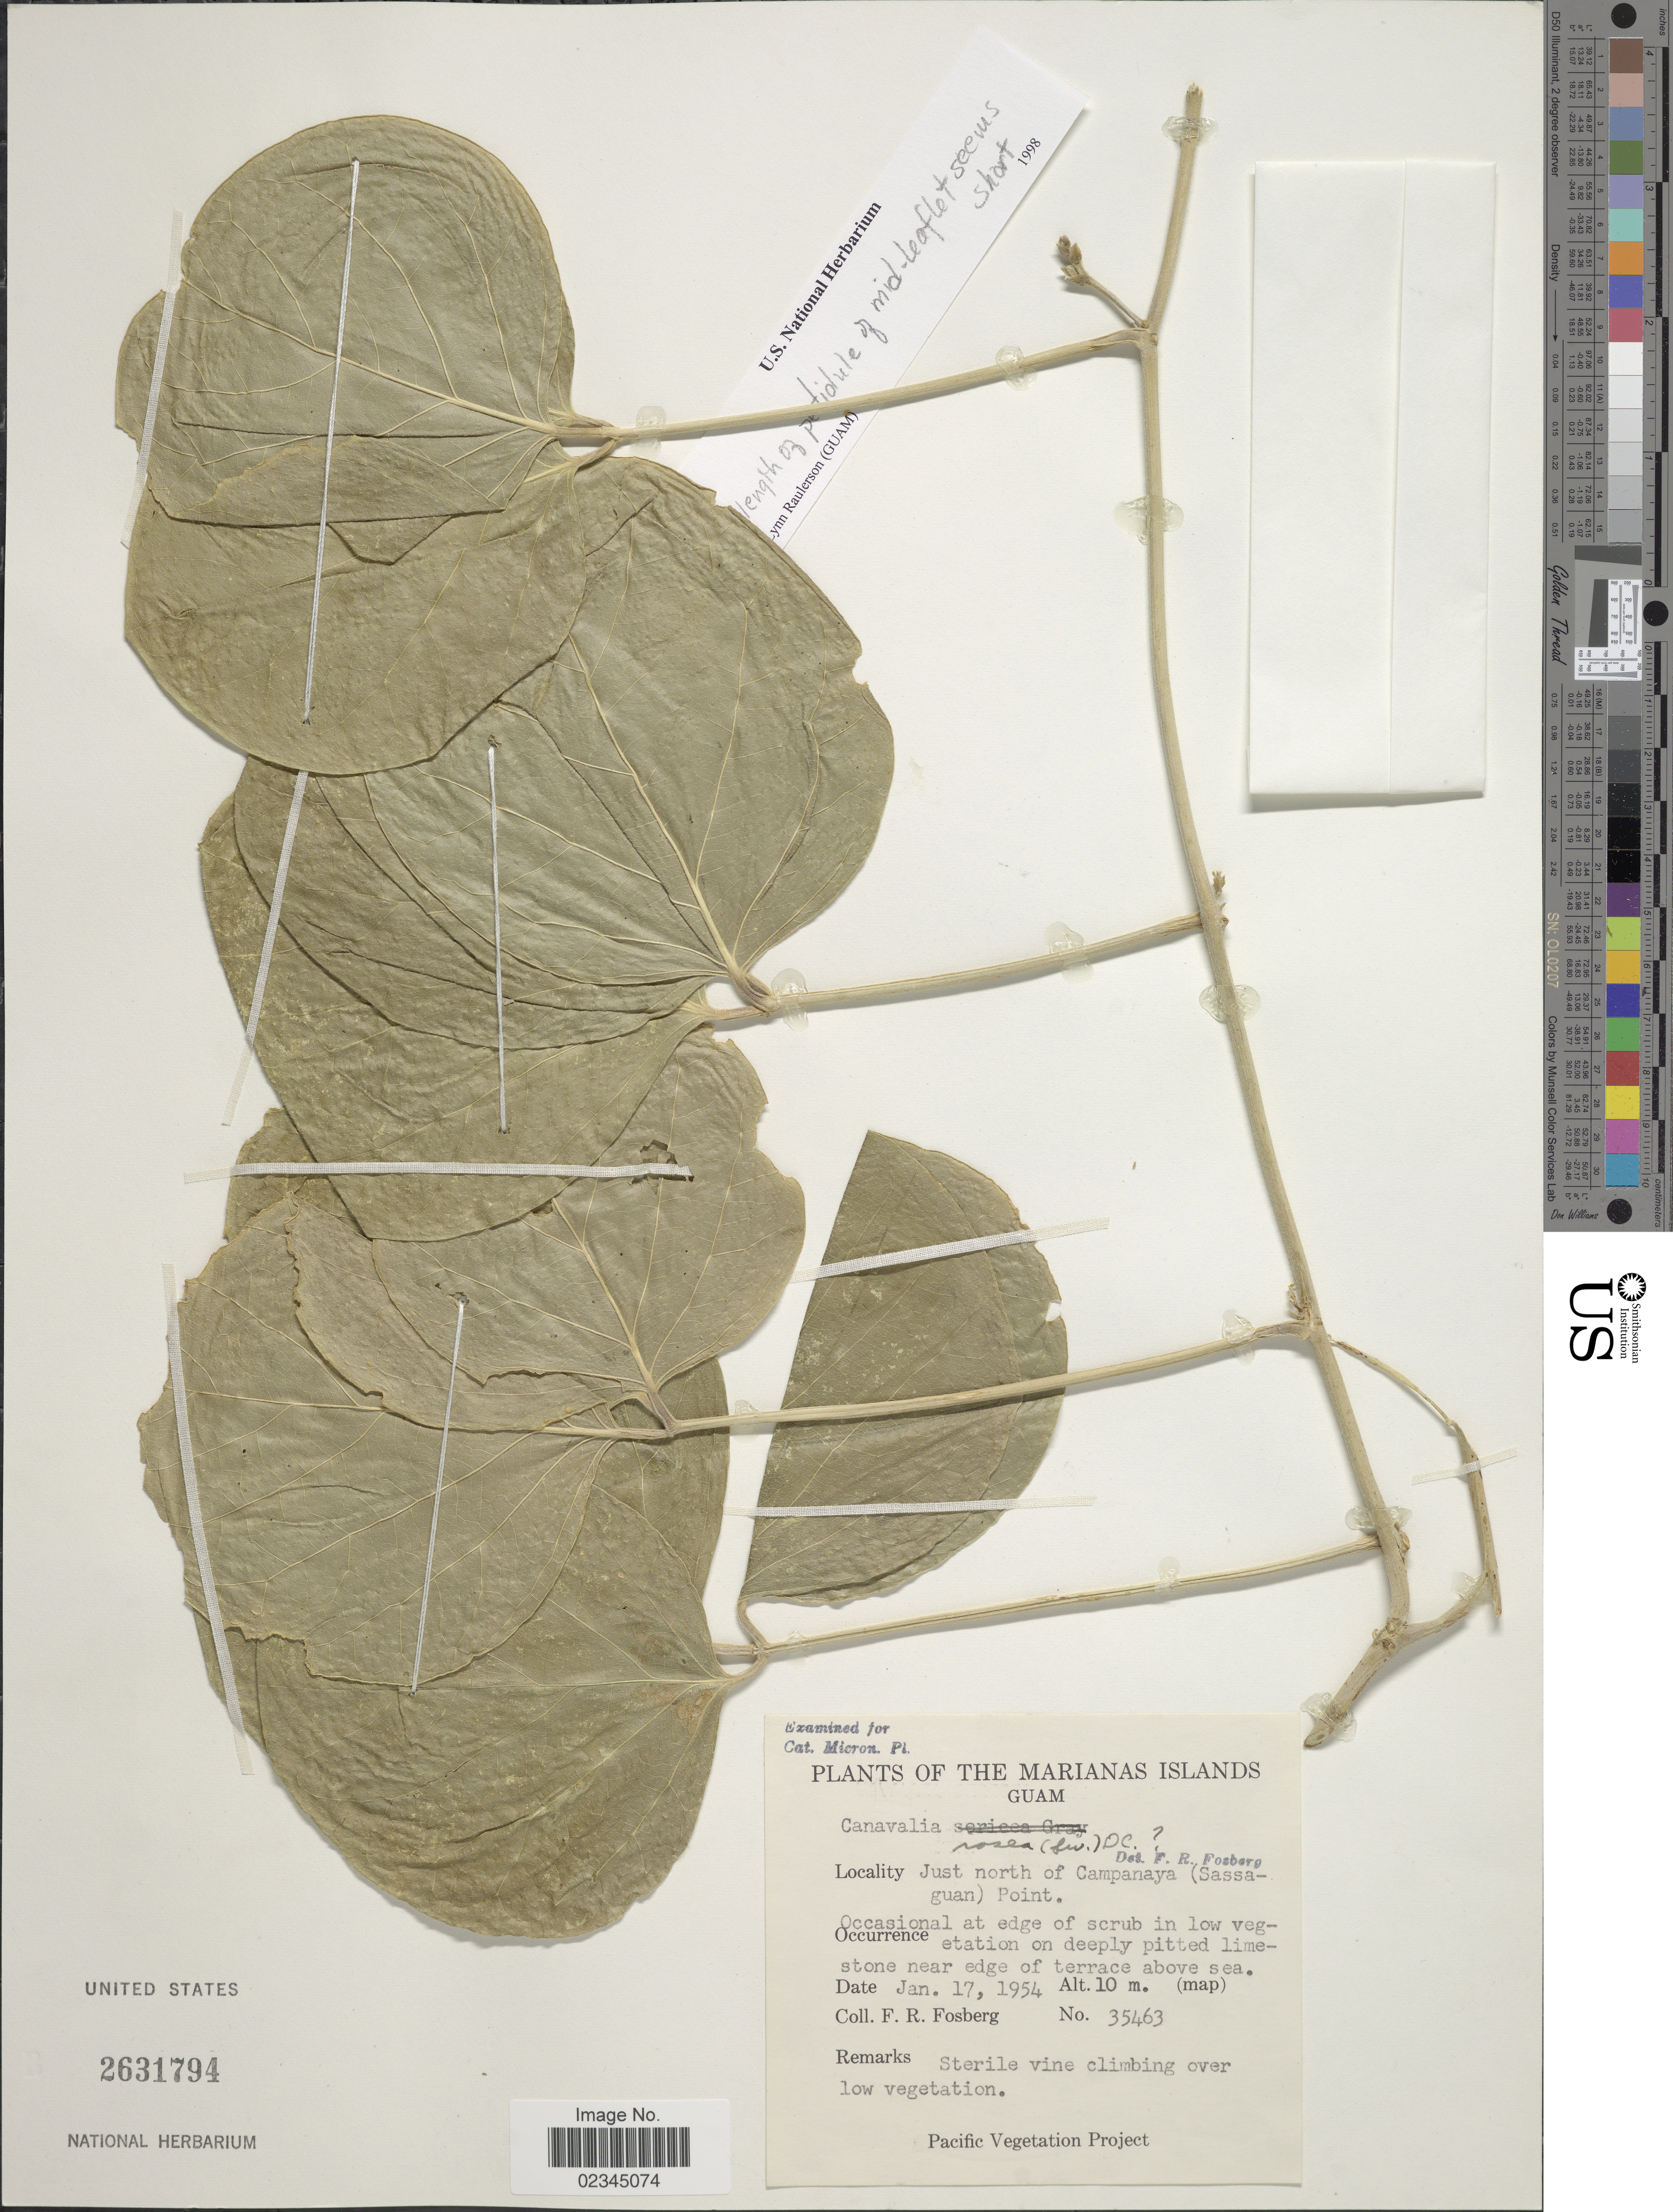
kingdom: Plantae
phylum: Tracheophyta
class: Magnoliopsida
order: Fabales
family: Fabaceae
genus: Canavalia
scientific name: Canavalia rosea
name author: (Sw.) DC.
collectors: F. R. Fosberg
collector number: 35463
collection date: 1954-01-17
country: Guam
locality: Marianas Islands, Just north of Campanaya (Sassaguan) Point.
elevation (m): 10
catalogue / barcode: US 2631794